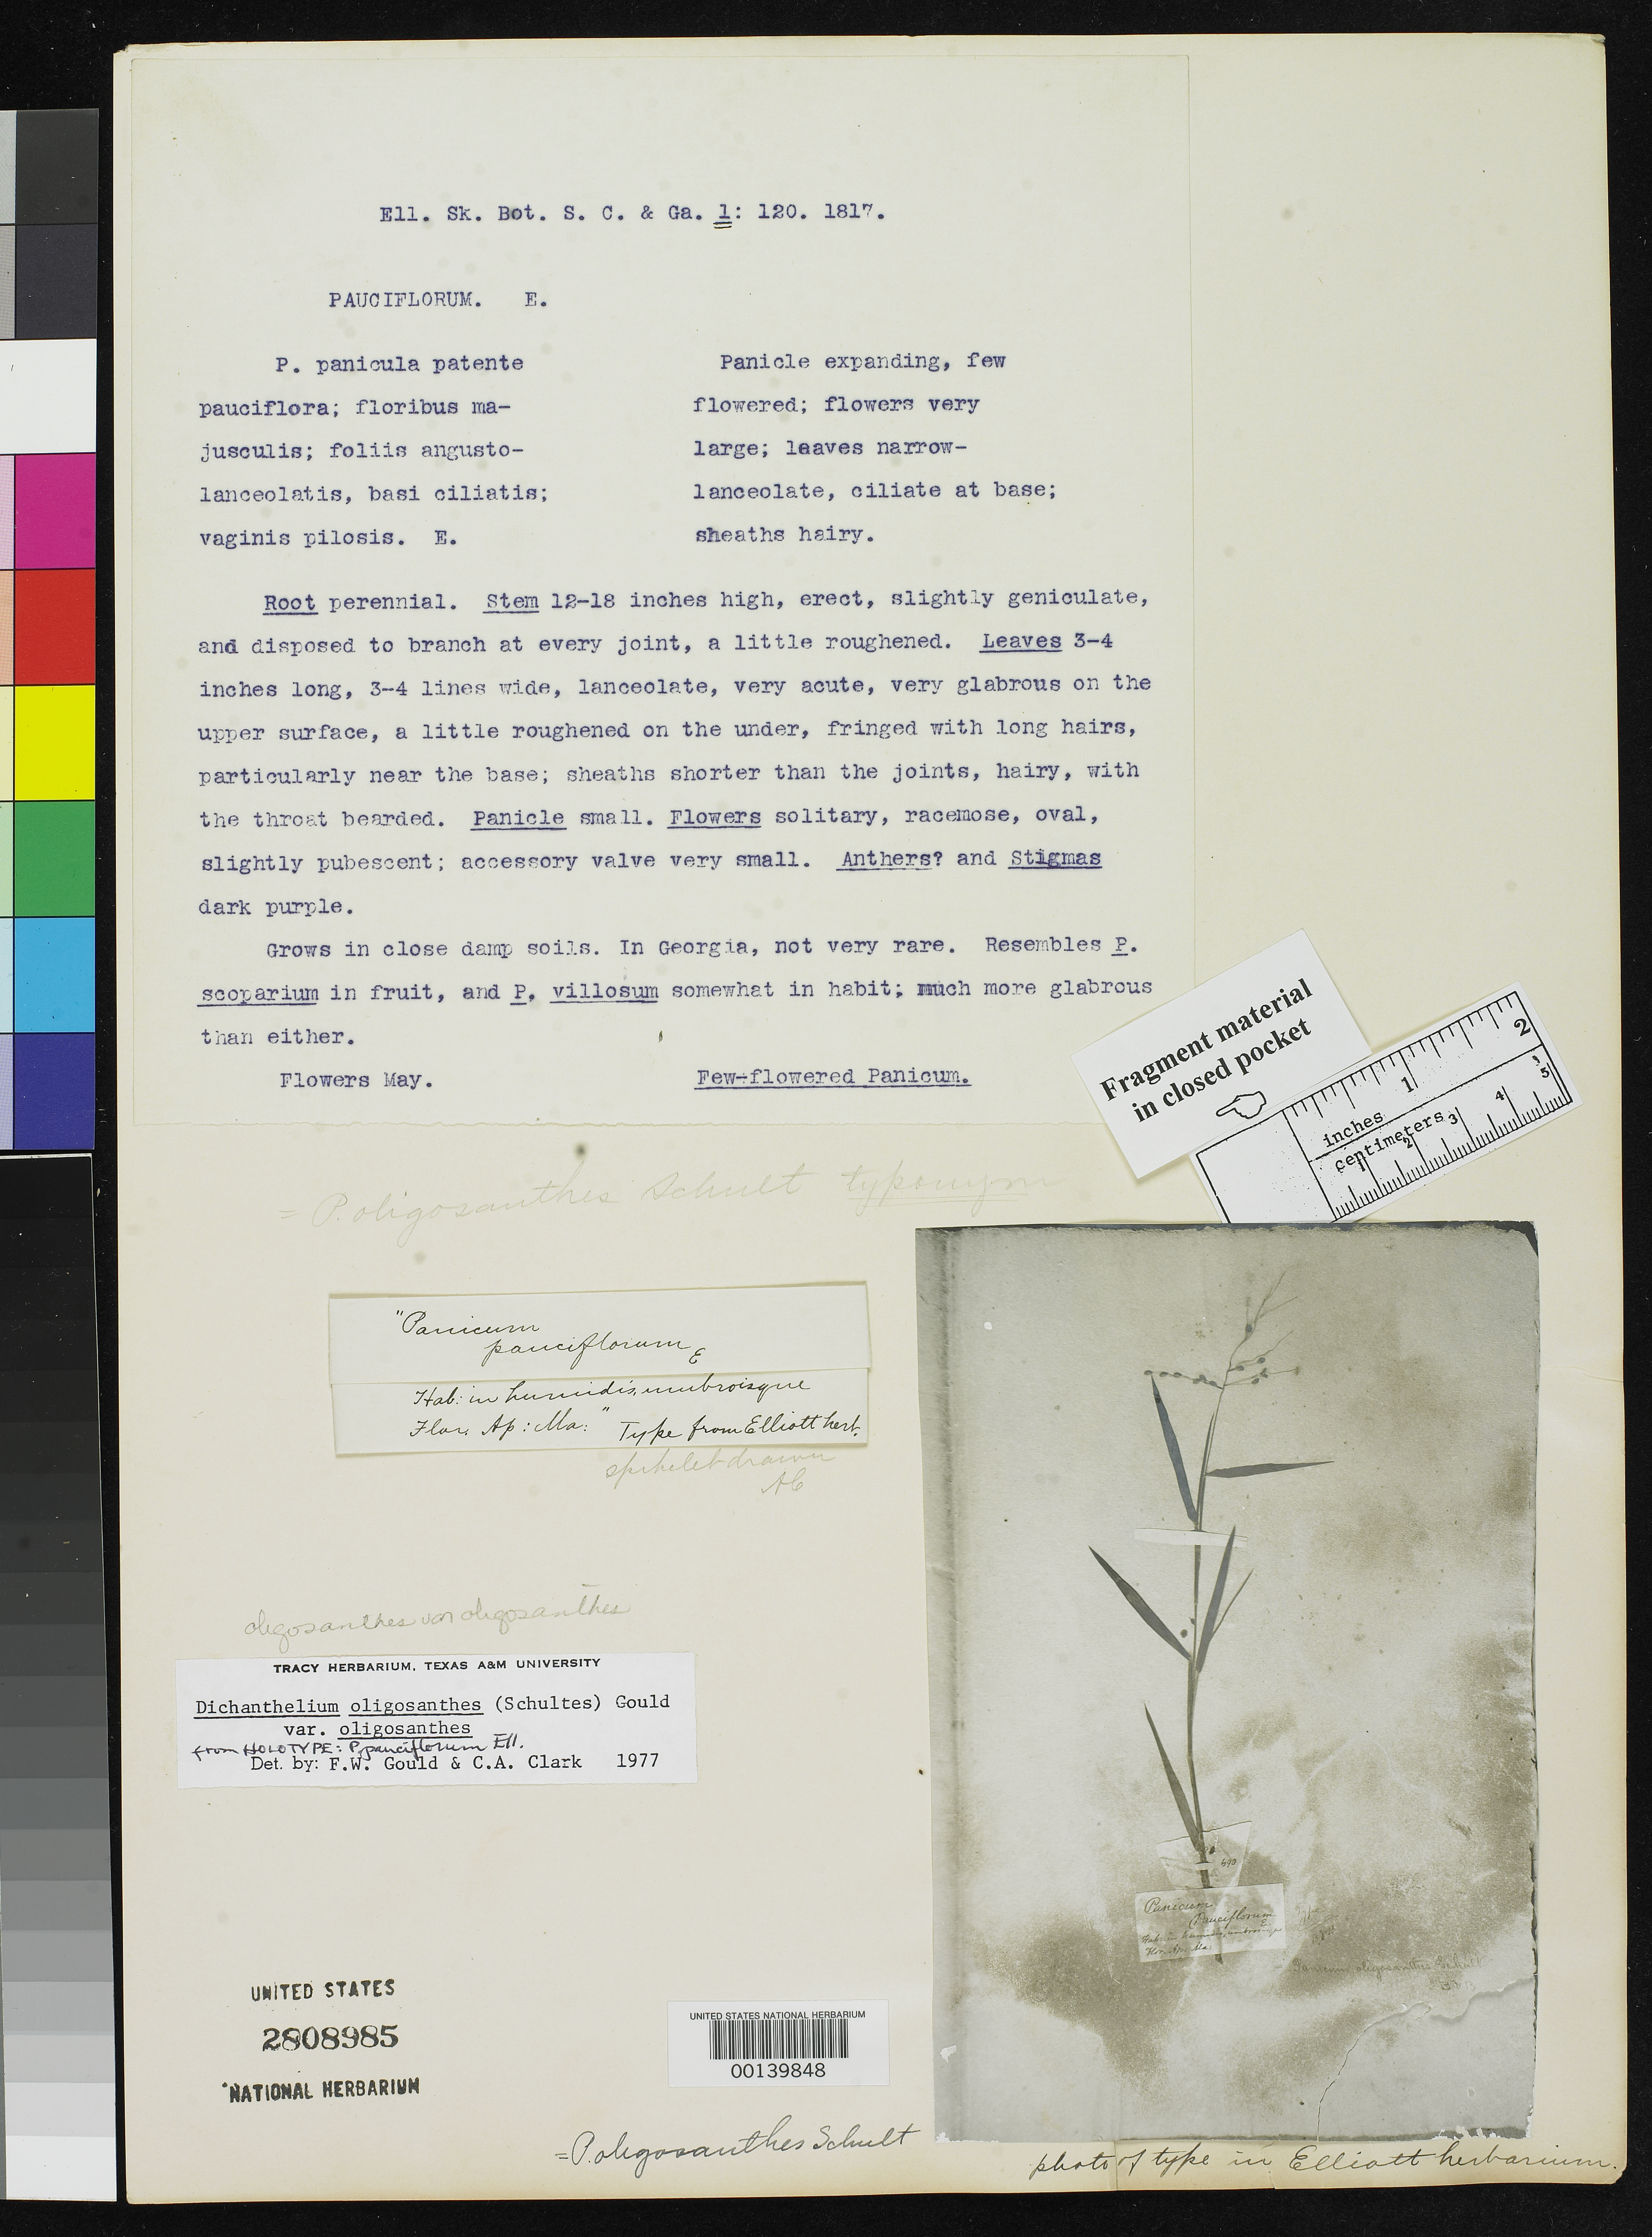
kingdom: Plantae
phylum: Tracheophyta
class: Liliopsida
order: Poales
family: Poaceae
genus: Panicum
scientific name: Panicum pauciflorum Elliott, nom. illeg.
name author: Elliott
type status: Type Fragment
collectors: ex herb. Elliott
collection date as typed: May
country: United States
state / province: Georgia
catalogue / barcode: US 2808985